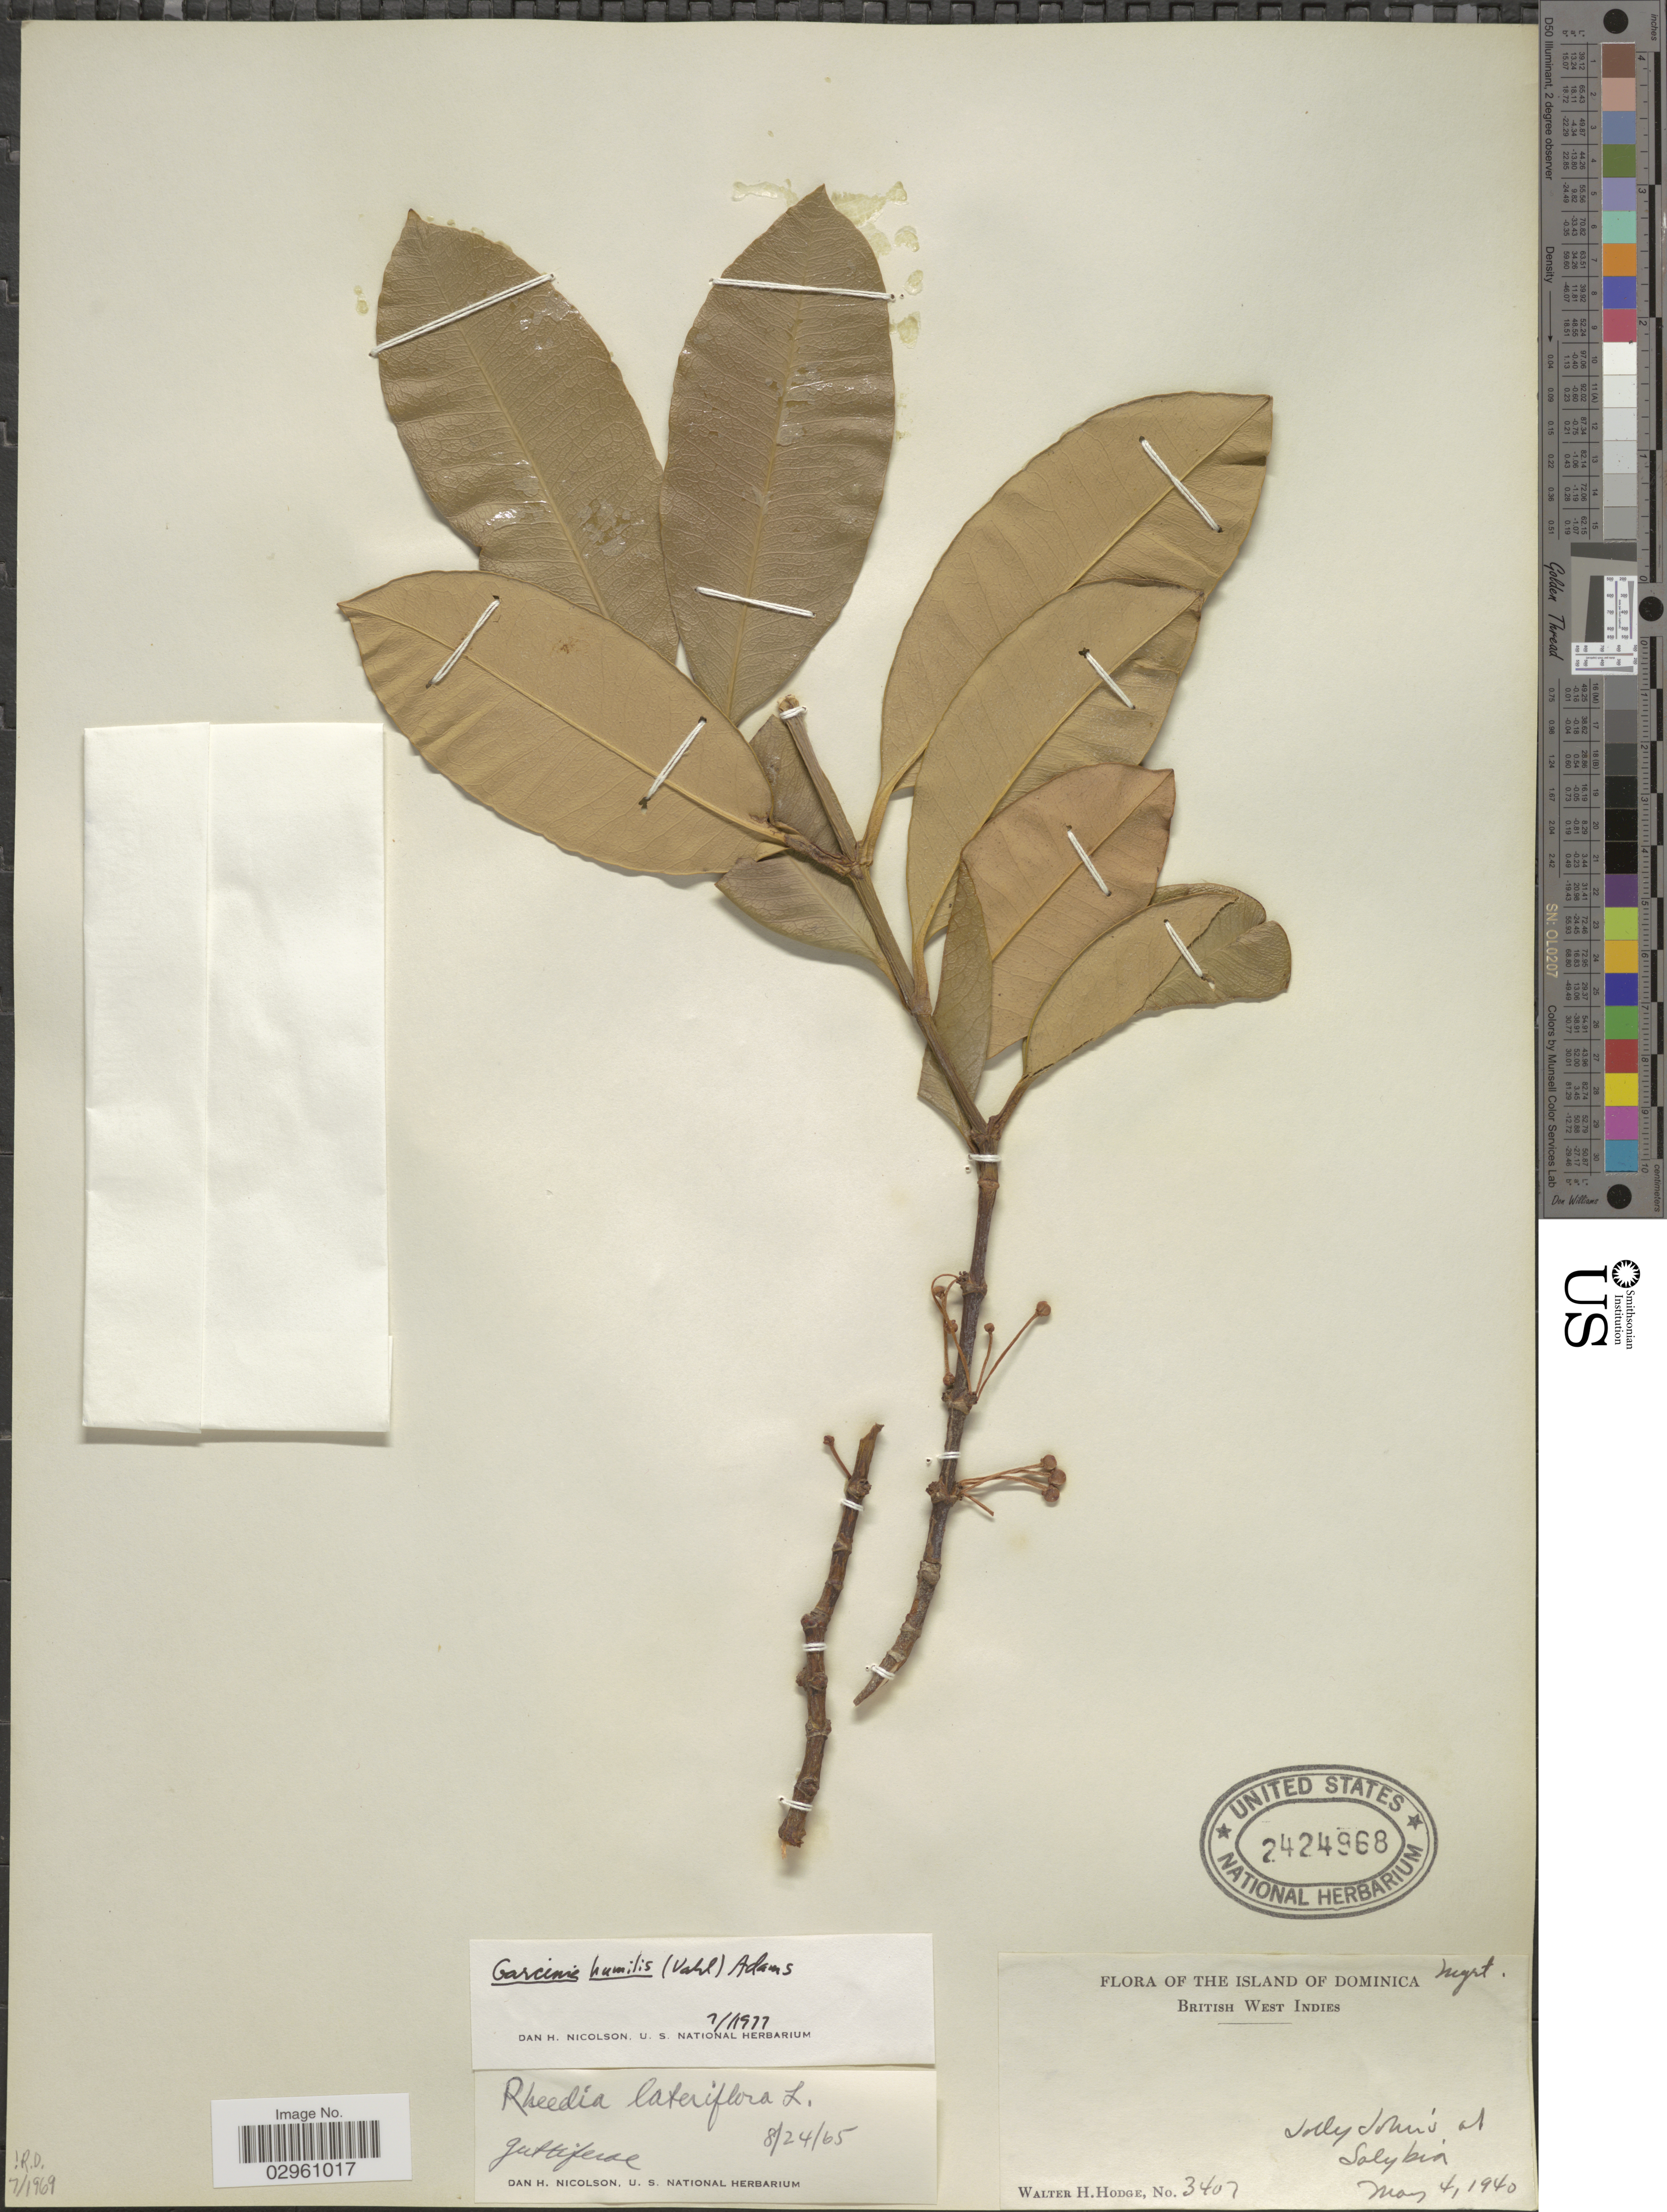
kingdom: Plantae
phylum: Tracheophyta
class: Magnoliopsida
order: Malpighiales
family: Clusiaceae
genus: Garcinia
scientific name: Garcinia humilis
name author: (Vahl) C.D. Adams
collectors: W. Hodge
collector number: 3407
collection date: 1940-05-04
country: Dominica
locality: The Island of Dominica. British West Indies. Jolly Joker's at Salybia.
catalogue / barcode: US 2424968